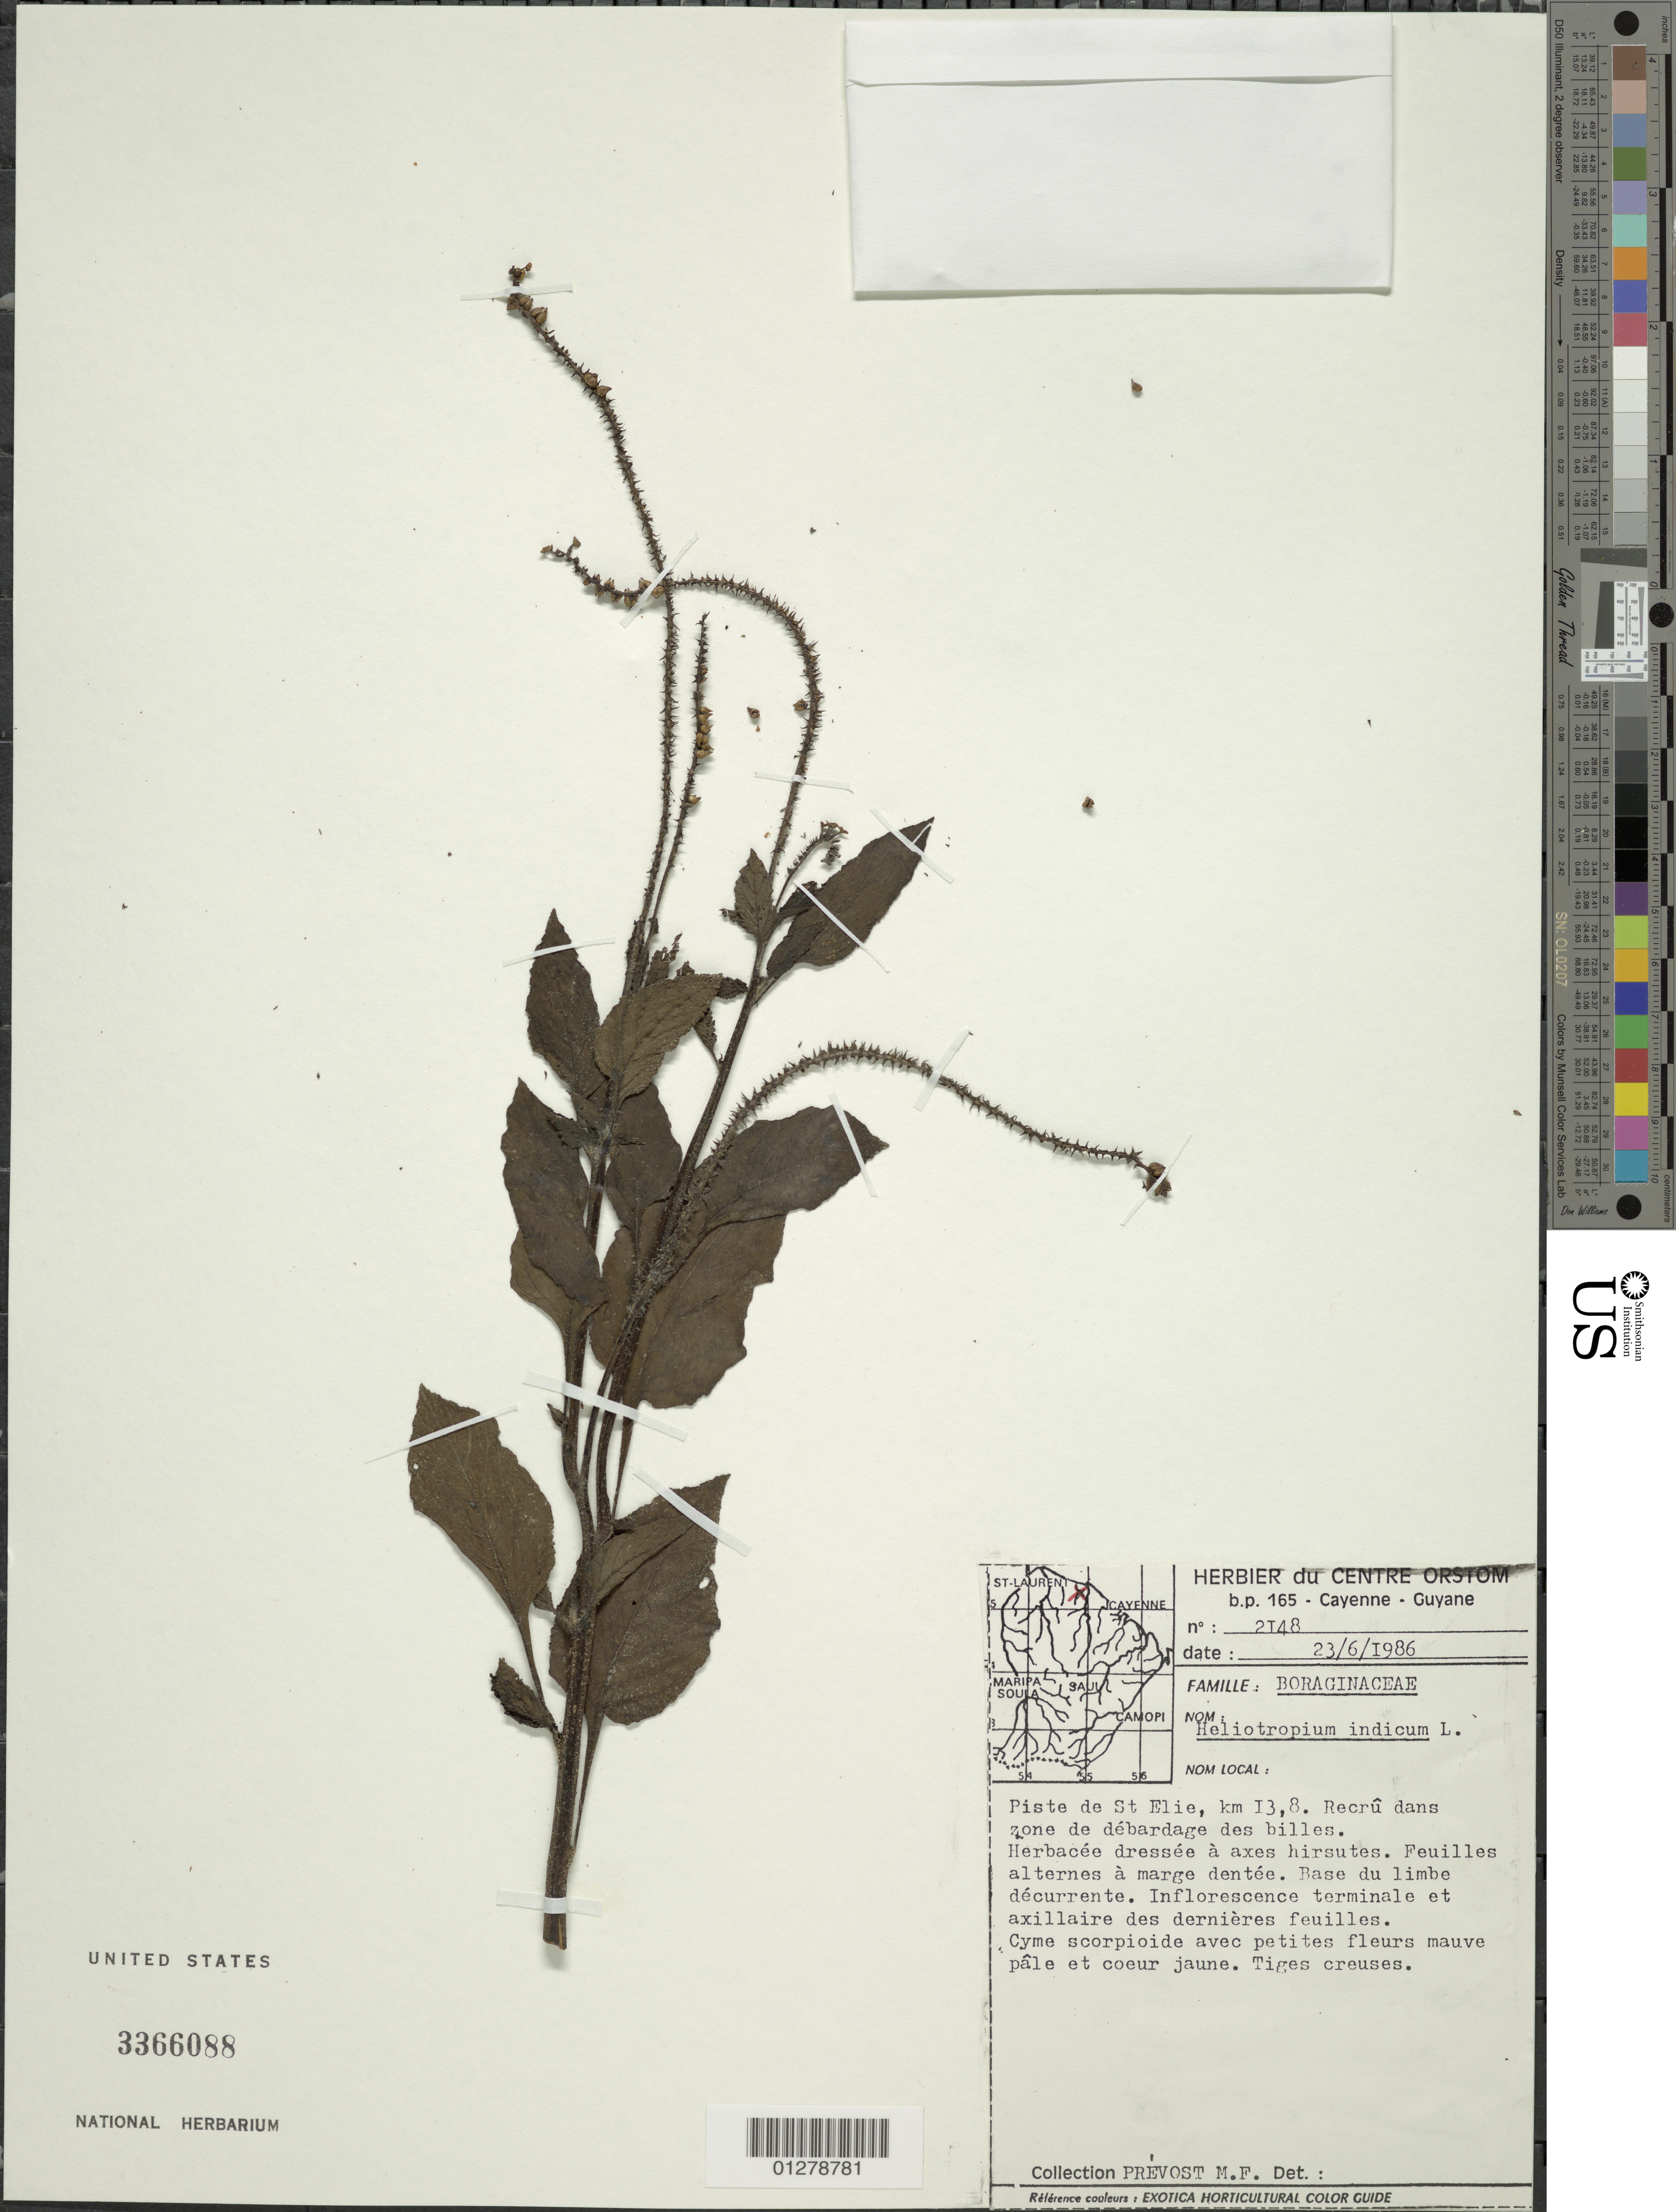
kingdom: Plantae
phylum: Tracheophyta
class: Magnoliopsida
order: Boraginales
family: Heliotropiaceae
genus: Heliotropium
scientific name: Heliotropium indicum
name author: L.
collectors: M.-F. Prévost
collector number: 2148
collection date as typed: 23 June 1986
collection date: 1986-06-23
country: French Guiana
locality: Piste de St Elie, km 13.8 Recru dans zone de debardage des billes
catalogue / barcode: US 3366088